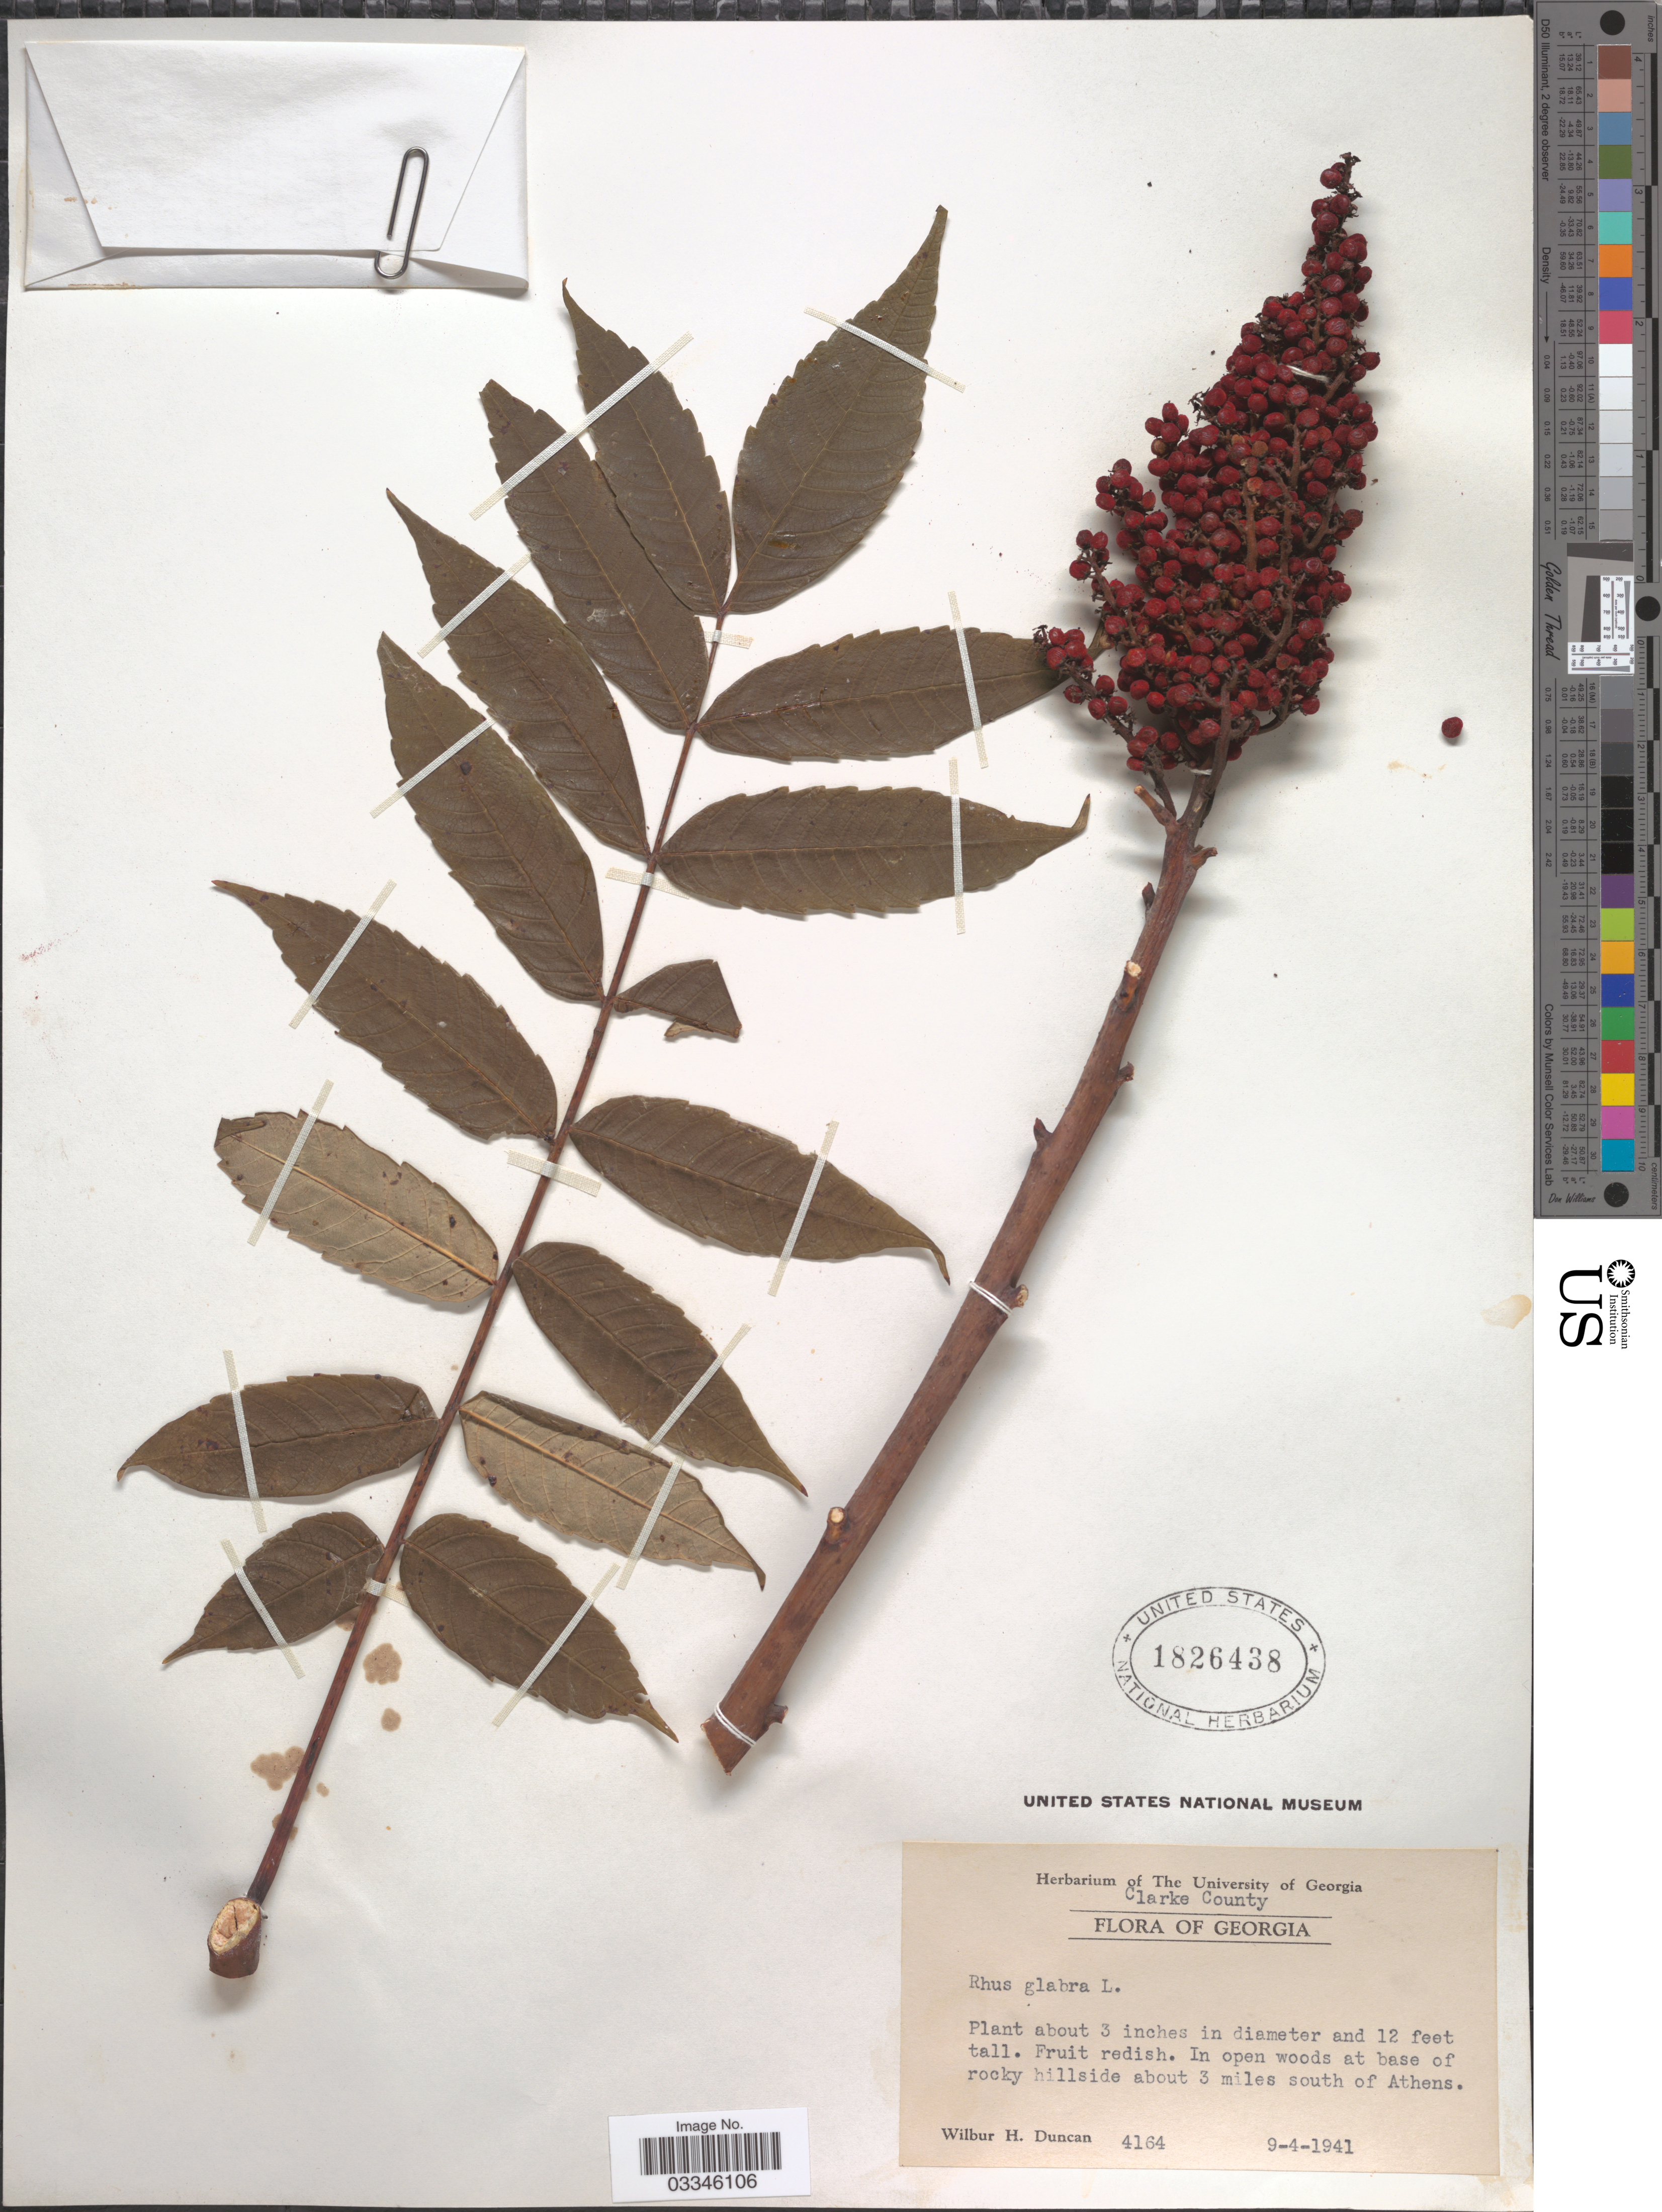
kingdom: Plantae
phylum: Tracheophyta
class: Magnoliopsida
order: Sapindales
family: Anacardiaceae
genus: Rhus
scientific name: Rhus glabra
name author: L.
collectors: W. H. Duncan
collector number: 4164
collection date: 1941-09-04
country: United States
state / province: Georgia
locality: Clarke County. In open woods at base of rocky hillside about 3 miles south of Athens.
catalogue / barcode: US 1826438